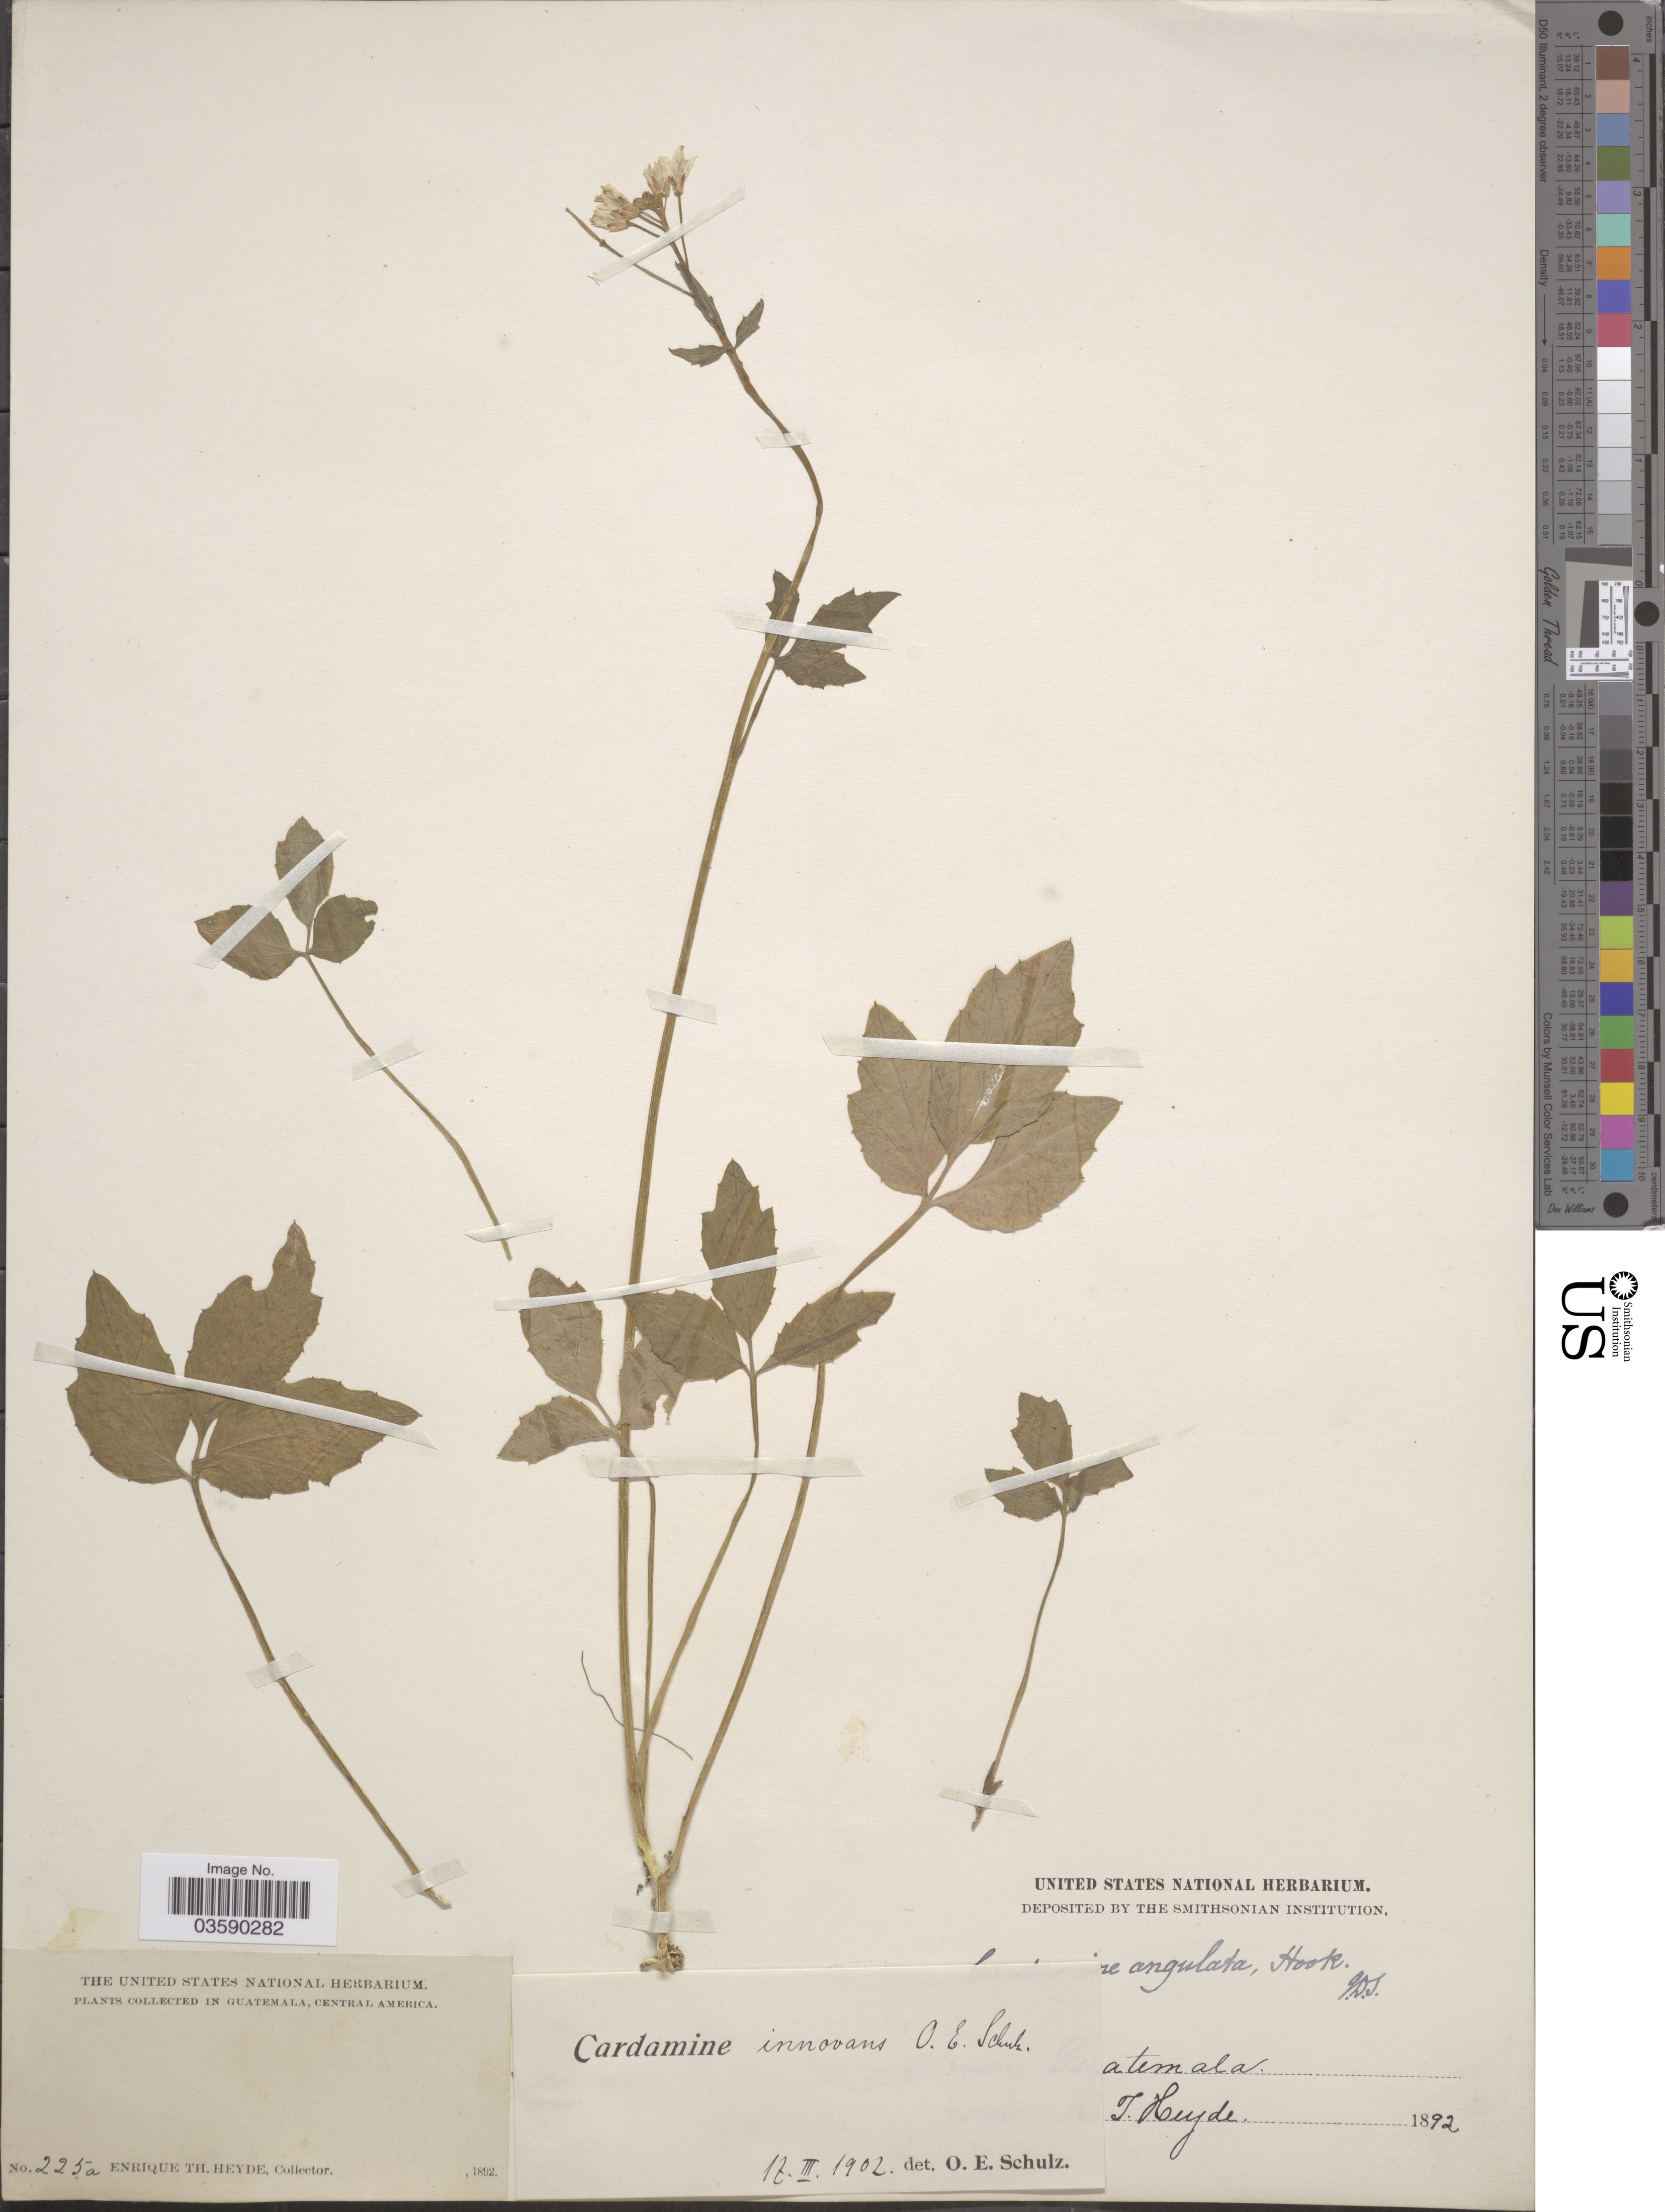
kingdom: Plantae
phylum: Tracheophyta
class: Magnoliopsida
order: Brassicales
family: Brassicaceae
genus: Cardamine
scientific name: Cardamine innovans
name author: O.E. Schulz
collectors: E. T. Heyde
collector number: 225a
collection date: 1892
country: Guatemala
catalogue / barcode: US 224313